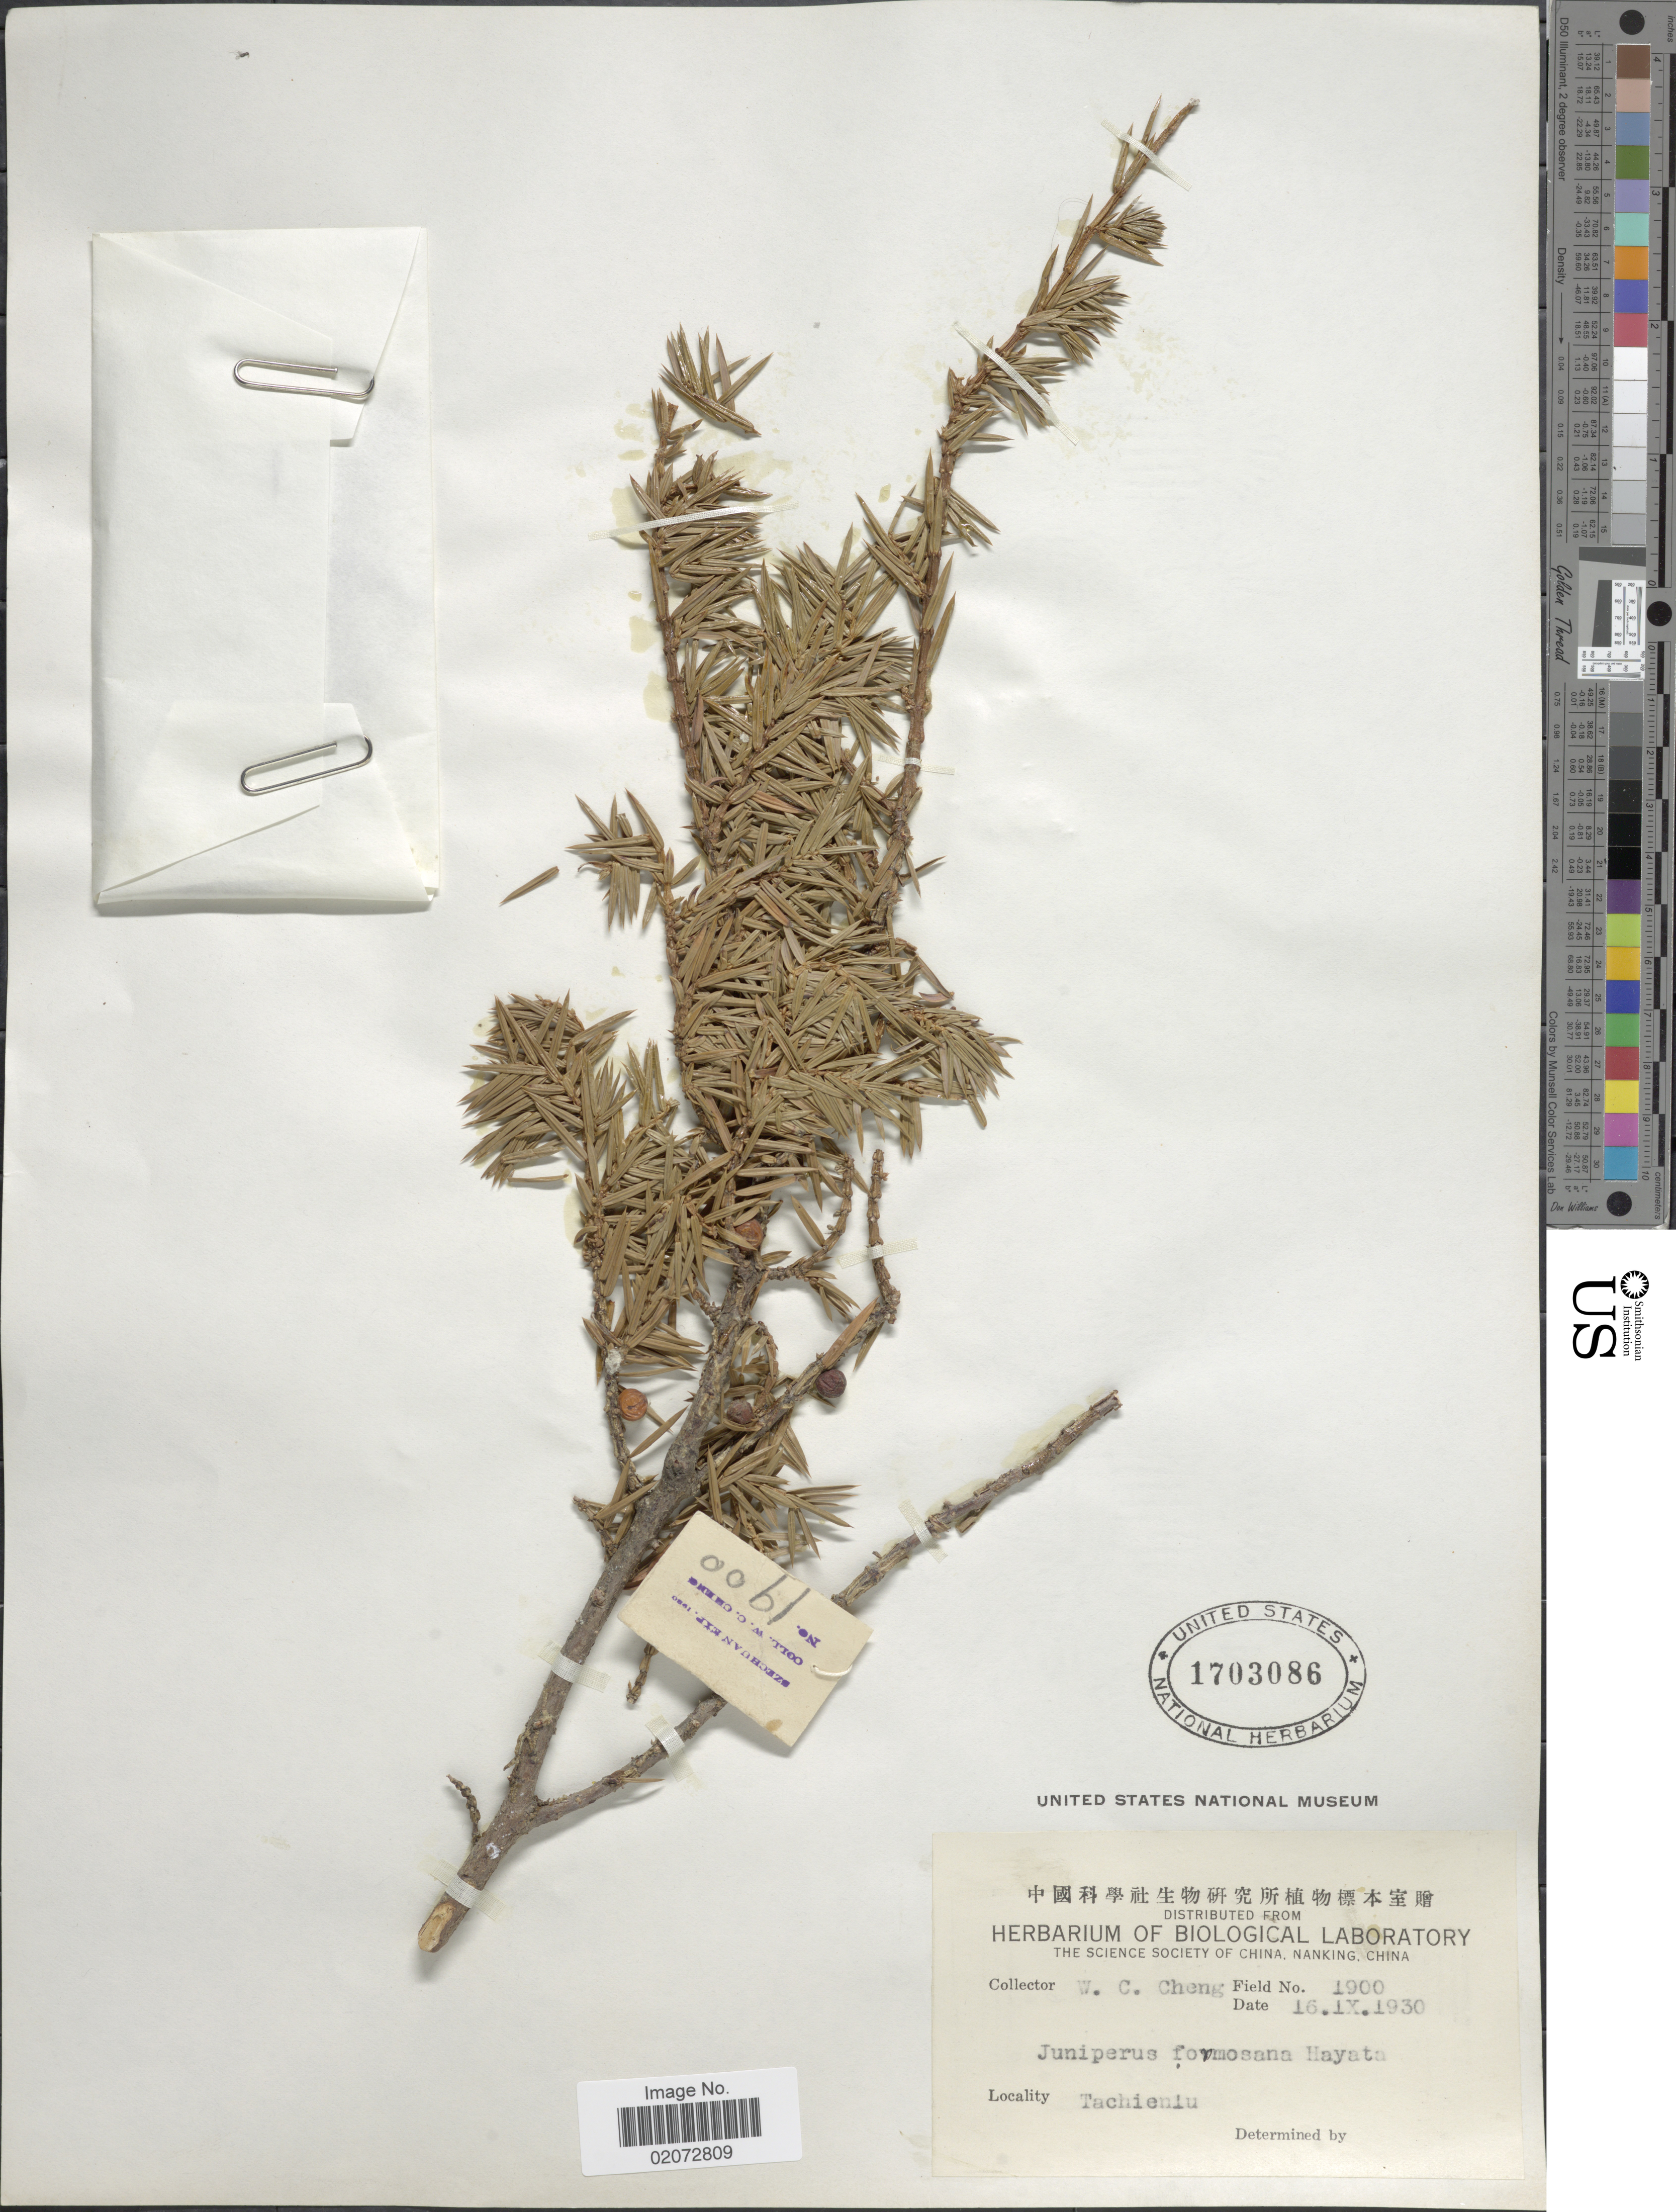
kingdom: Plantae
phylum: Tracheophyta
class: Pinopsida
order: Pinales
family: Cupressaceae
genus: Juniperus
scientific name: Juniperus formosana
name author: Hayata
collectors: W. C. Cheng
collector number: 1900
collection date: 1930-09-16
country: China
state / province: Sichuan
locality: Tachienlu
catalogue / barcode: US 1703086